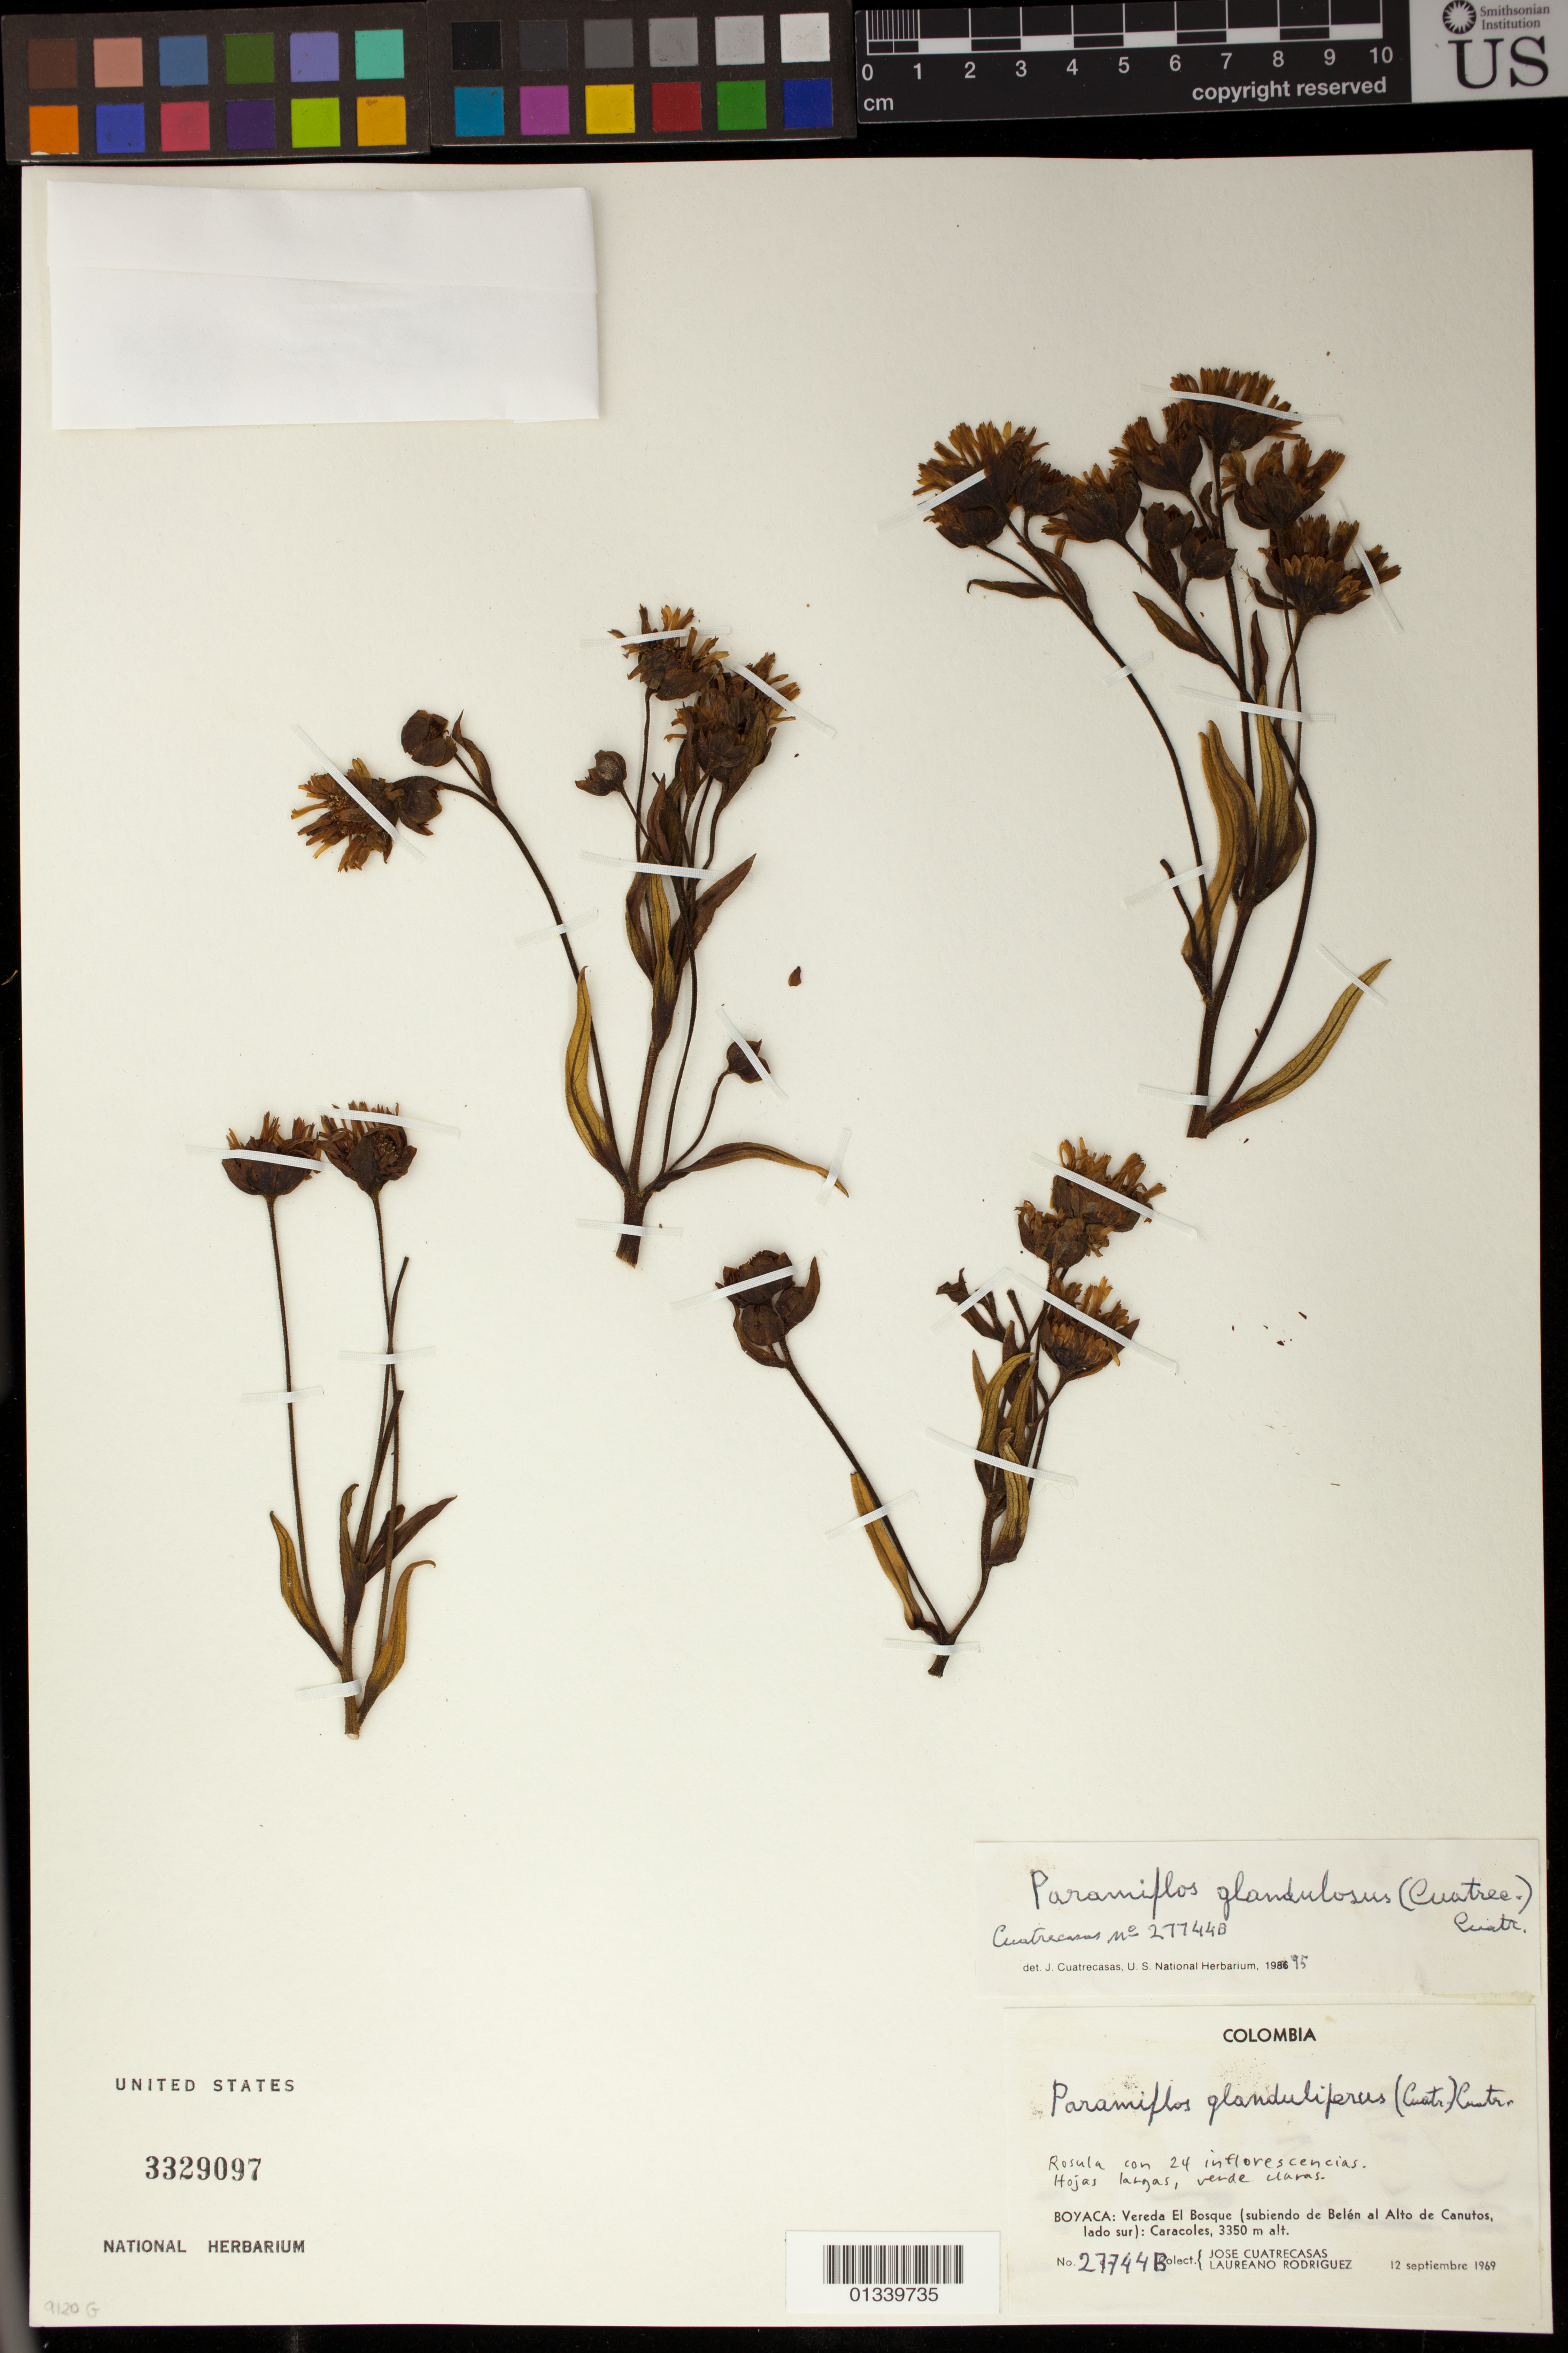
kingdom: Plantae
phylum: Tracheophyta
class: Magnoliopsida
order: Asterales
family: Asteraceae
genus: Paramiflos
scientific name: Paramiflos glandulosus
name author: (Cuatrec.) Cuatrec.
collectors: J. Cuatrecasas & L. Rodriguez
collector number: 27744 B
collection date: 1969-09-12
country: Colombia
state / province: Boyacá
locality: Vereda El Bosque (subiendo de Belen al Alto de Canutos, lado sur): Caracoles.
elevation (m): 3350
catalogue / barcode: US 3329097